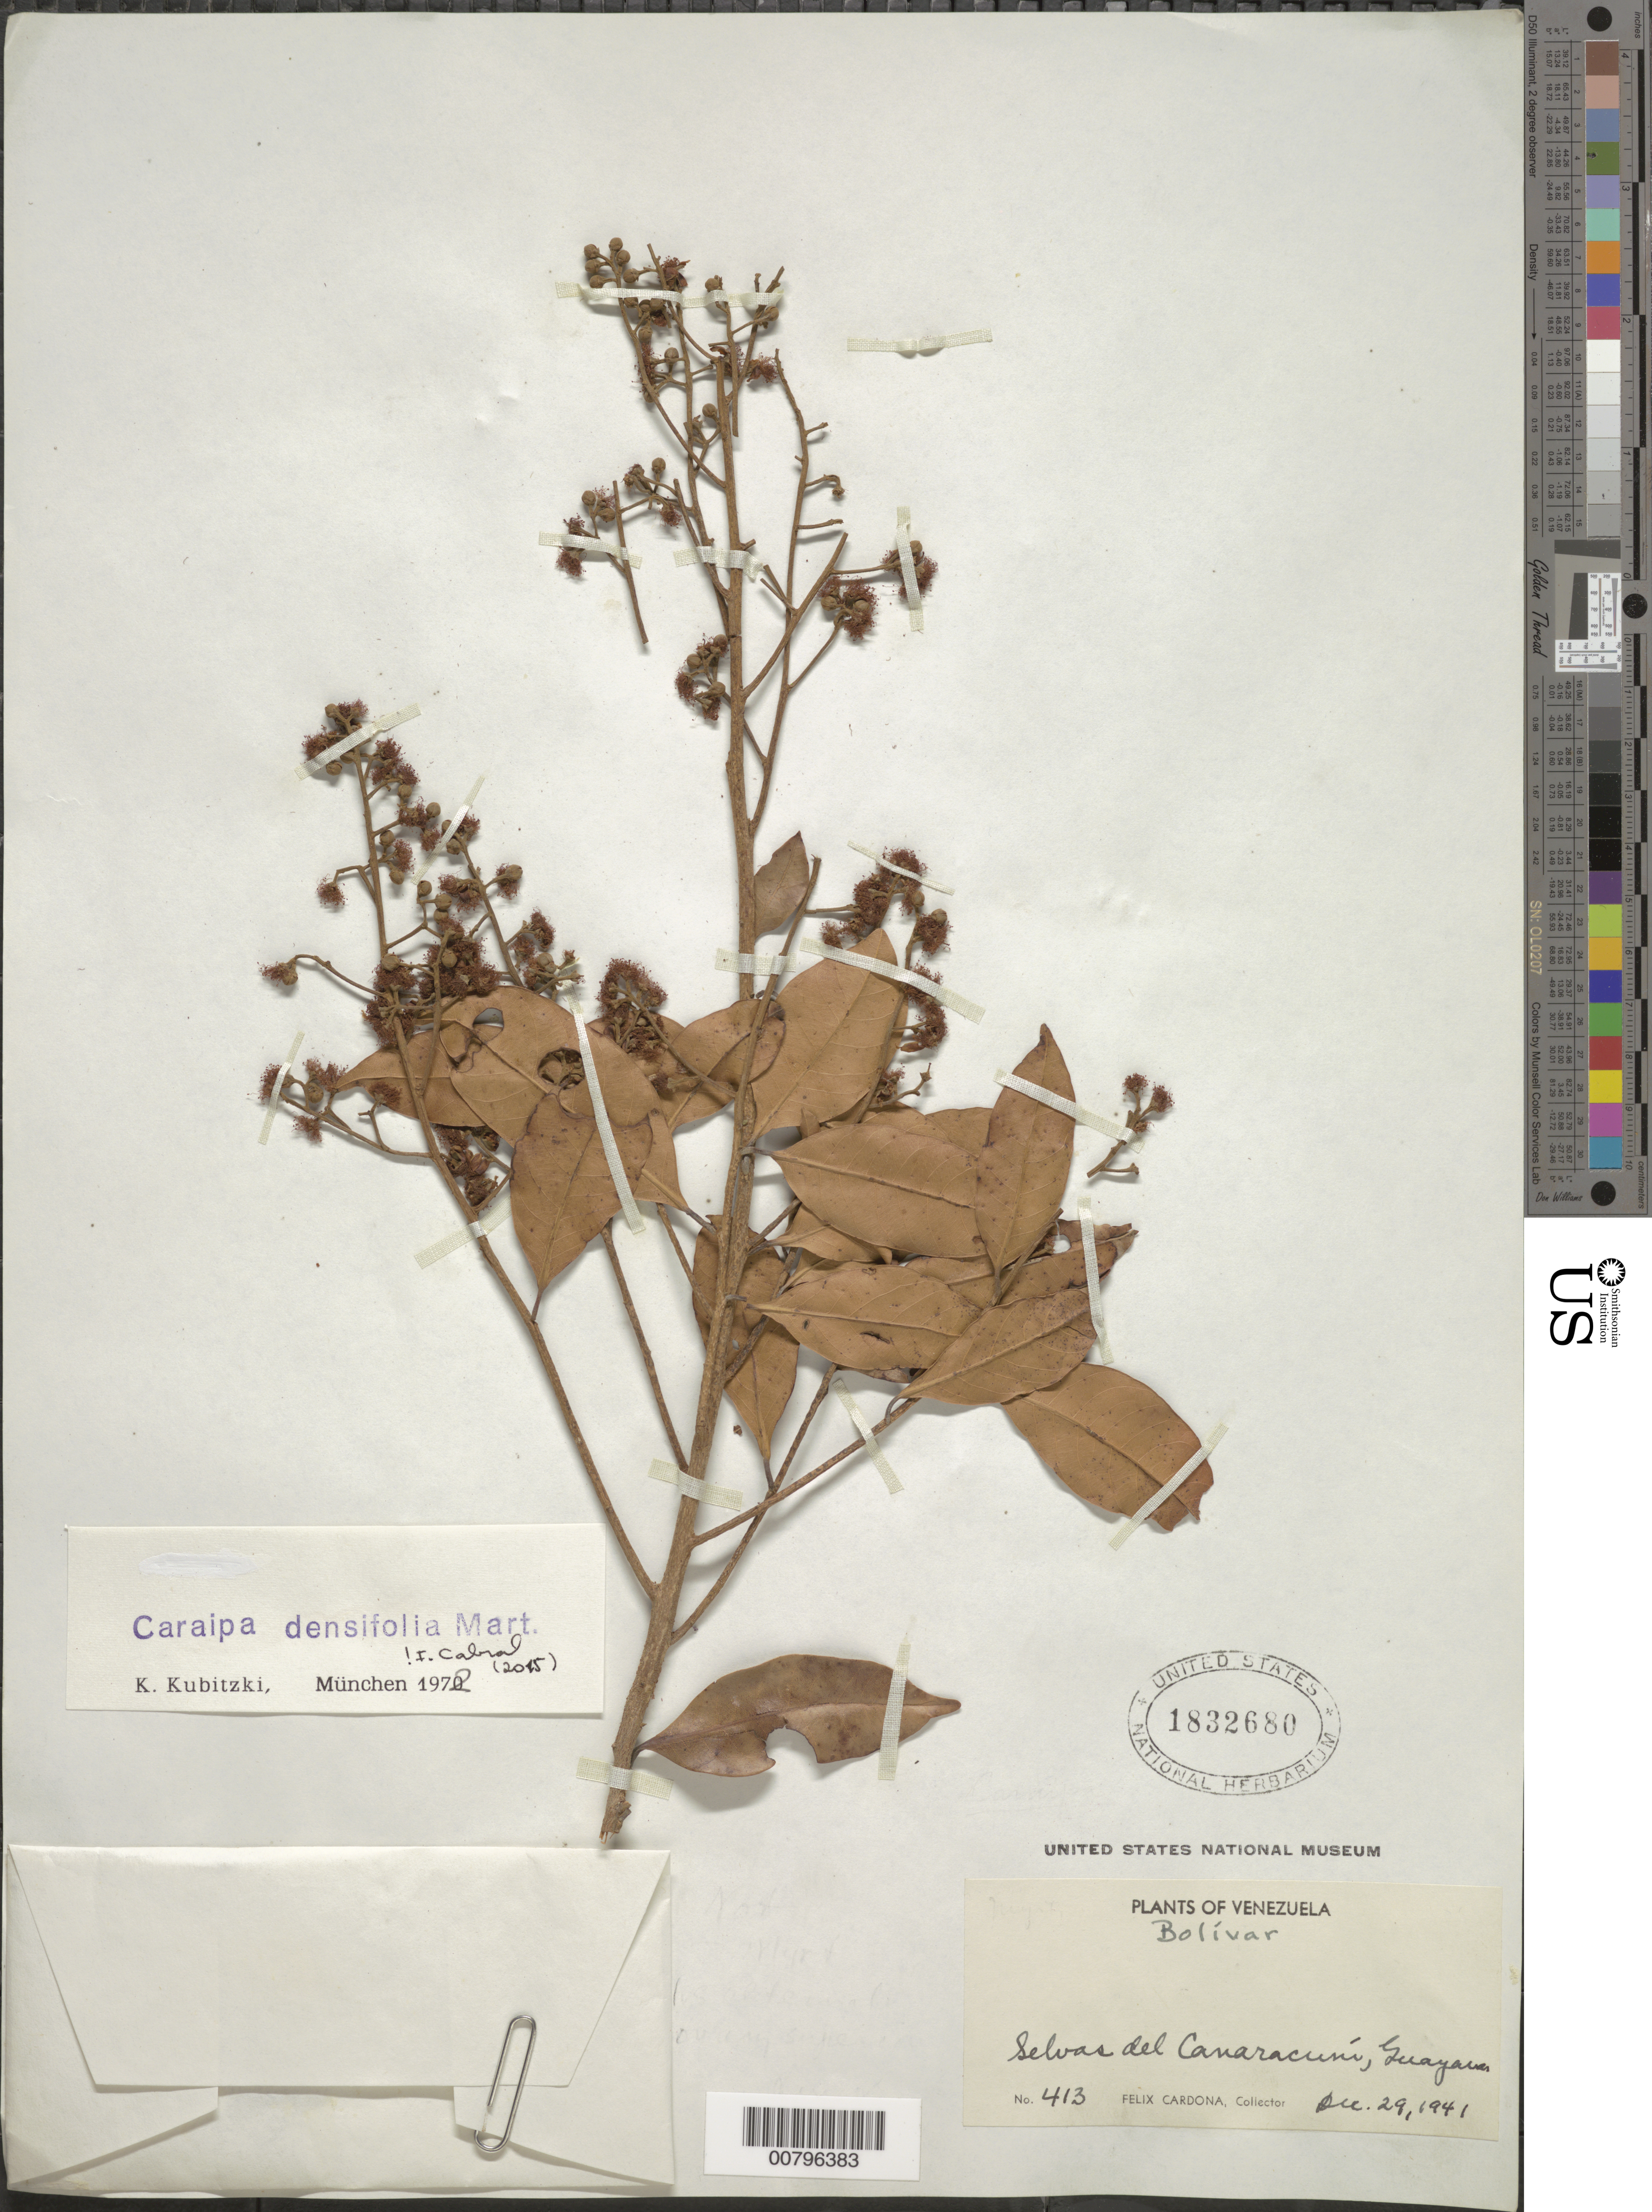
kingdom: Plantae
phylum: Tracheophyta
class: Magnoliopsida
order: Malpighiales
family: Calophyllaceae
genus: Caraipa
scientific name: Caraipa densifolia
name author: Mart.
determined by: (M) Universitat Munchen, Institut fur Systematische Botanik (GERMANY)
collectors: F. Cardona Puig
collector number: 413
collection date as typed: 29-Dec-41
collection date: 1941-12-29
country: Venezuela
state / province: Bolívar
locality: Río Carraracuní, Alto Caura, Guayana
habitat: Selvas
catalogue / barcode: US 1832680